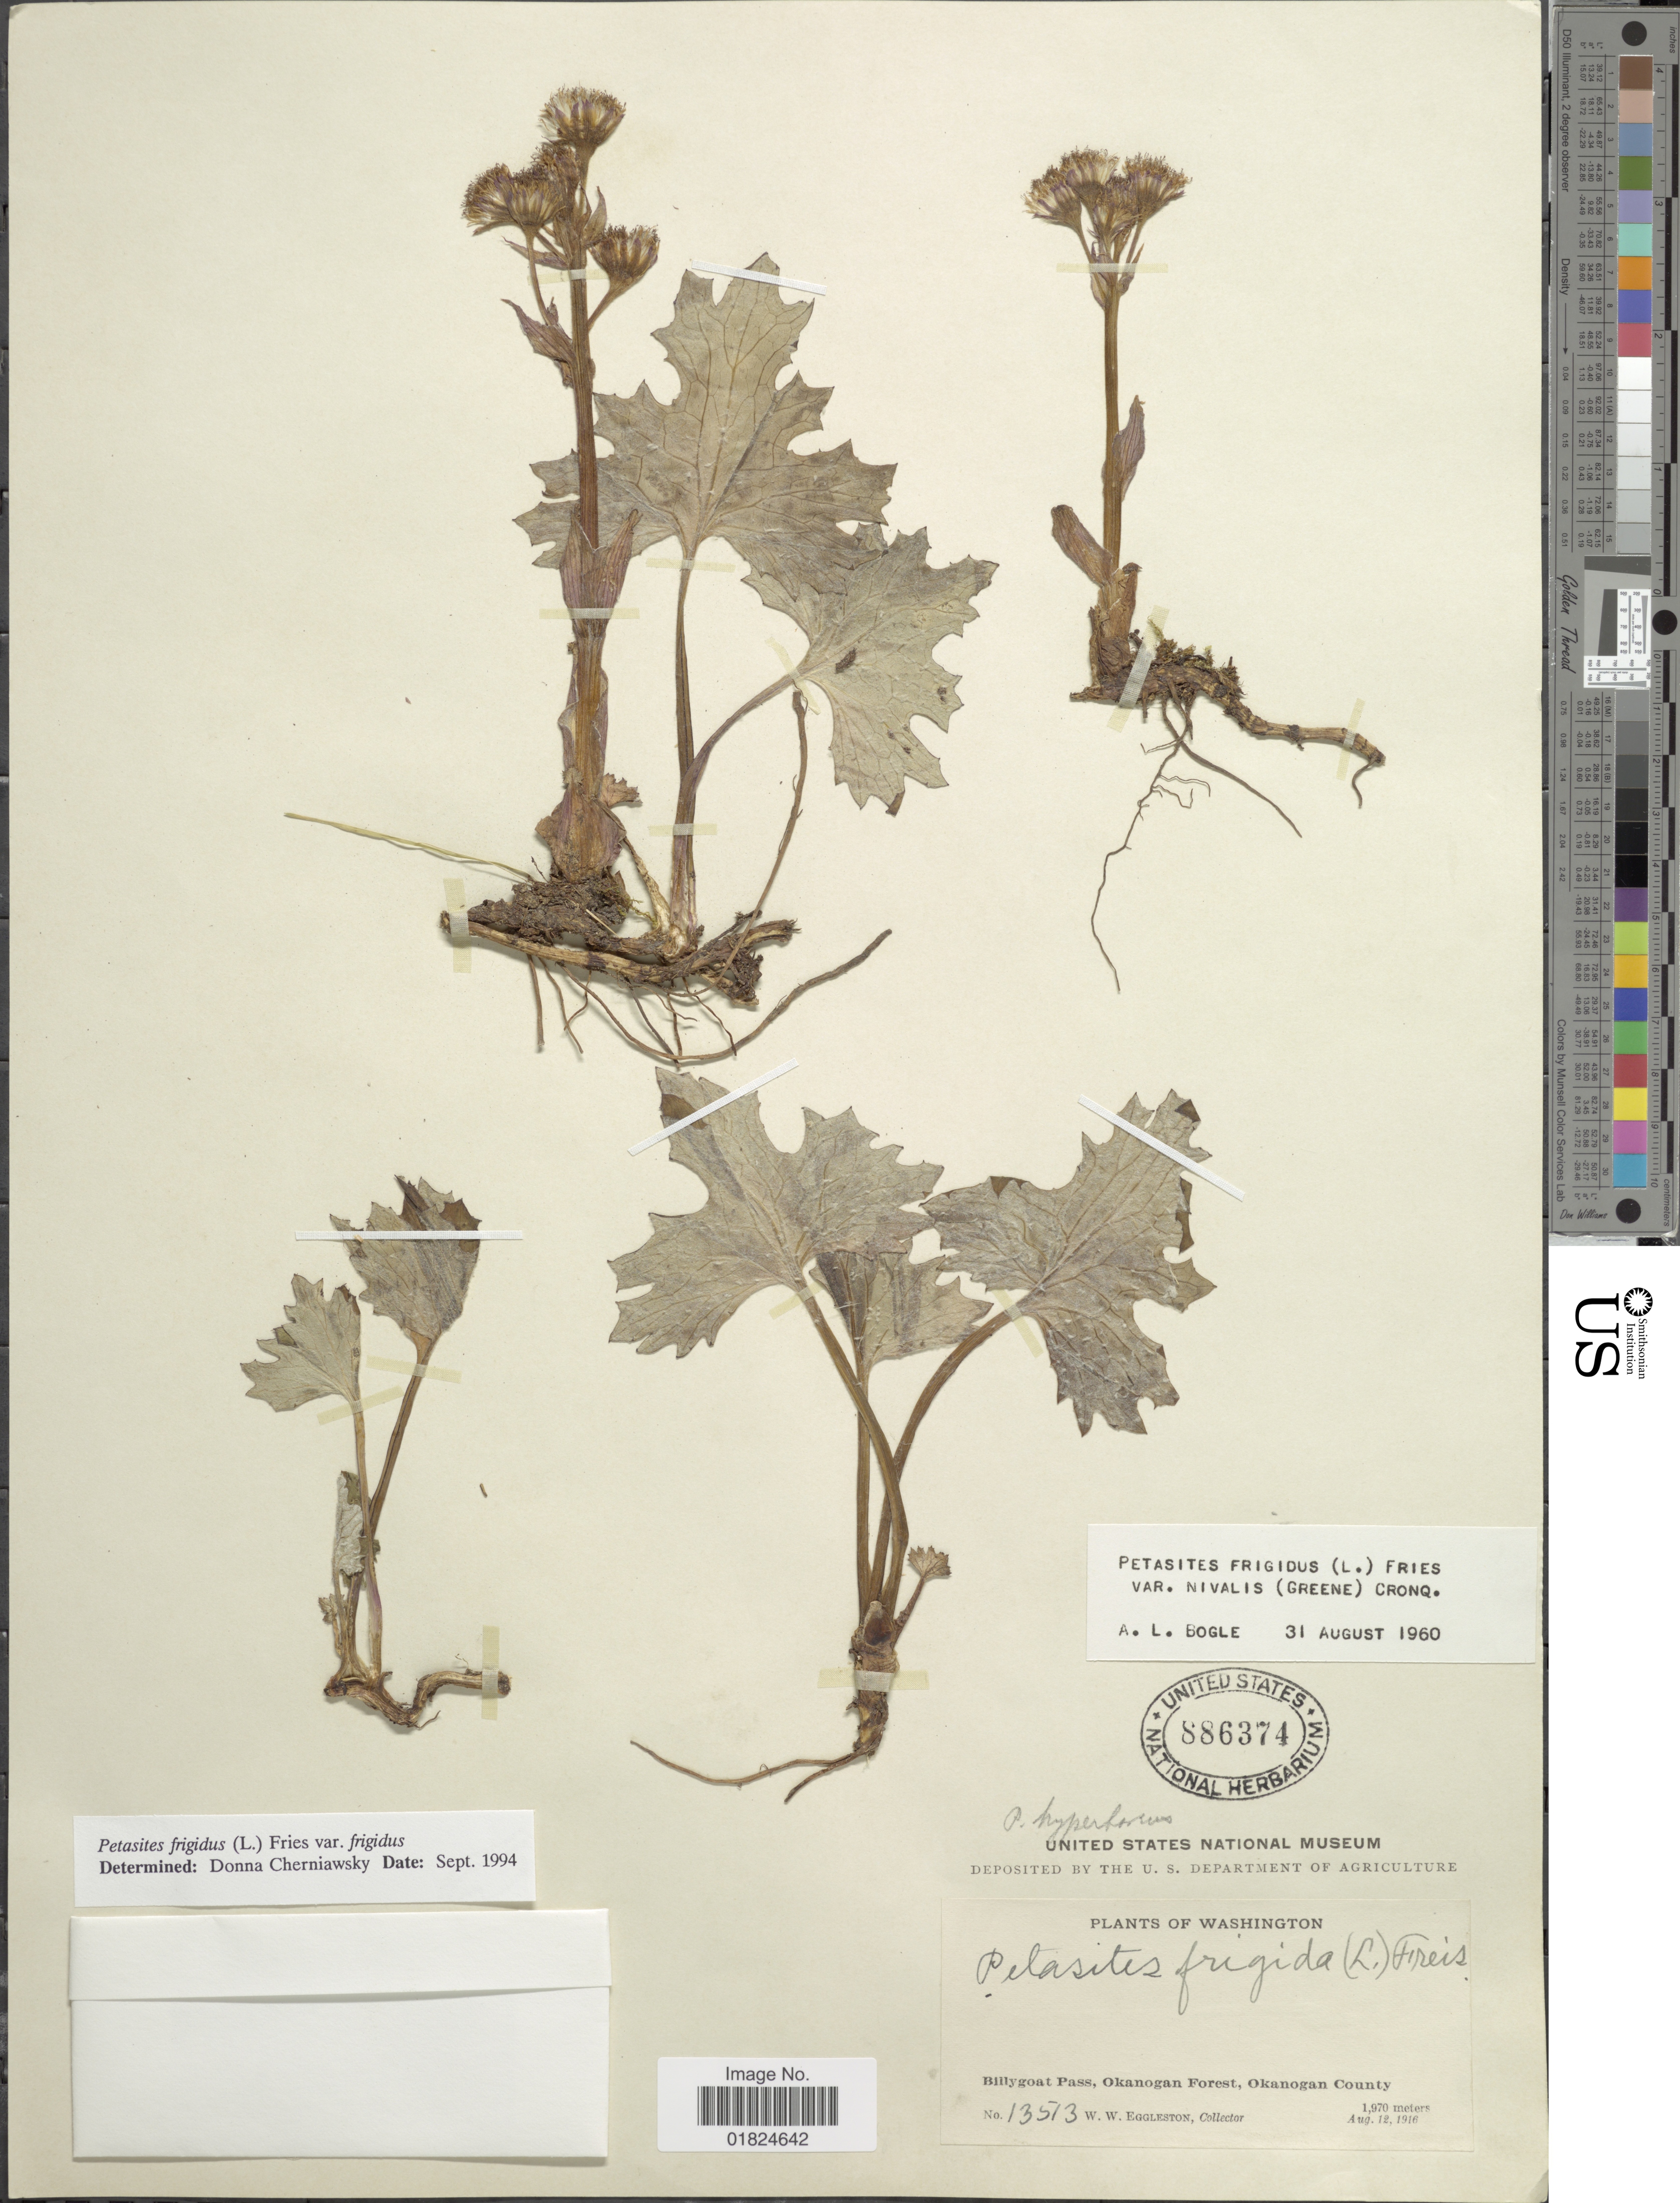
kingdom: Plantae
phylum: Tracheophyta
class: Magnoliopsida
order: Asterales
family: Asteraceae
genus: Petasites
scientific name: Petasites frigidus var. frigidus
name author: (L.) Fr.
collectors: W. W. Eggleston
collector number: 13513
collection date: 1916-08-12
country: United States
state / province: Washington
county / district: Okanogan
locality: Washington. Billygoat Pass, Okanogan Forest, Okanogan County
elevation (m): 1970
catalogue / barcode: US 886374